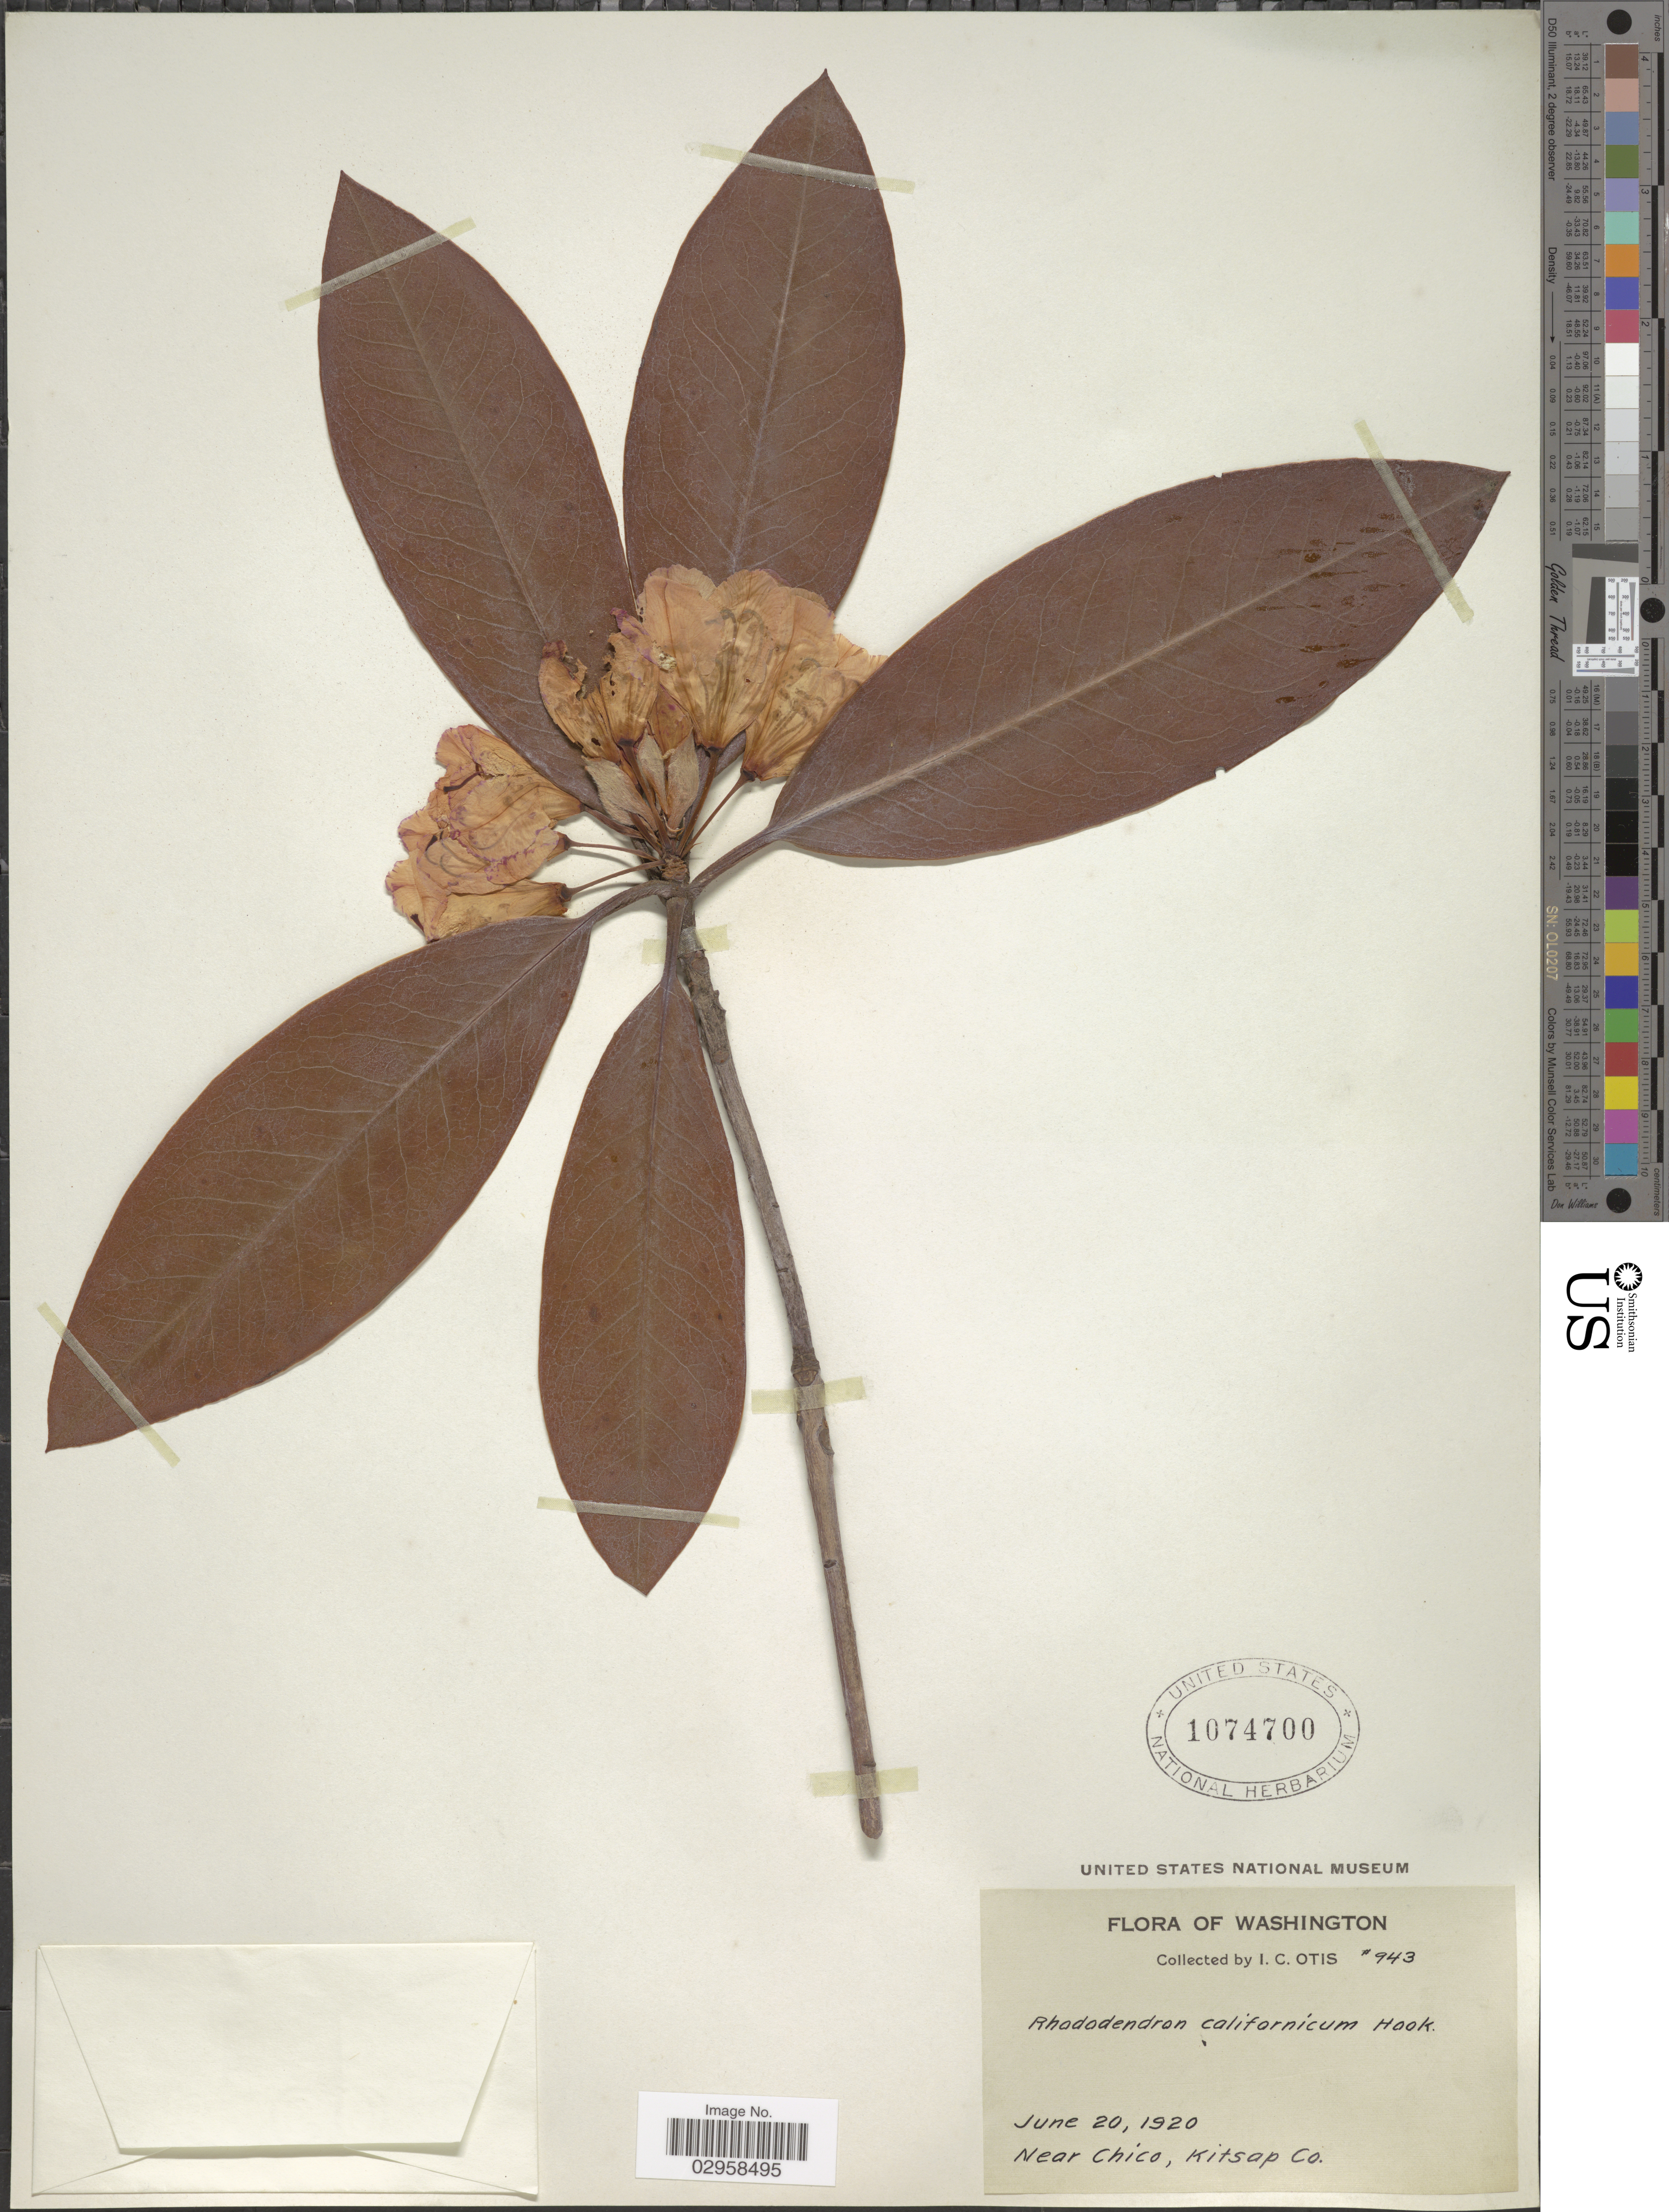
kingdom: Plantae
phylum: Tracheophyta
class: Magnoliopsida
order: Ericales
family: Ericaceae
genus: Rhododendron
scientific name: Rhododendron macrophyllum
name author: D. Don ex G. Don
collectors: I. C. Otis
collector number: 943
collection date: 1920-06-20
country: United States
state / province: Washington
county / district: Kitsap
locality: Near Chico, Kitsap Co.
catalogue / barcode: US 1074700